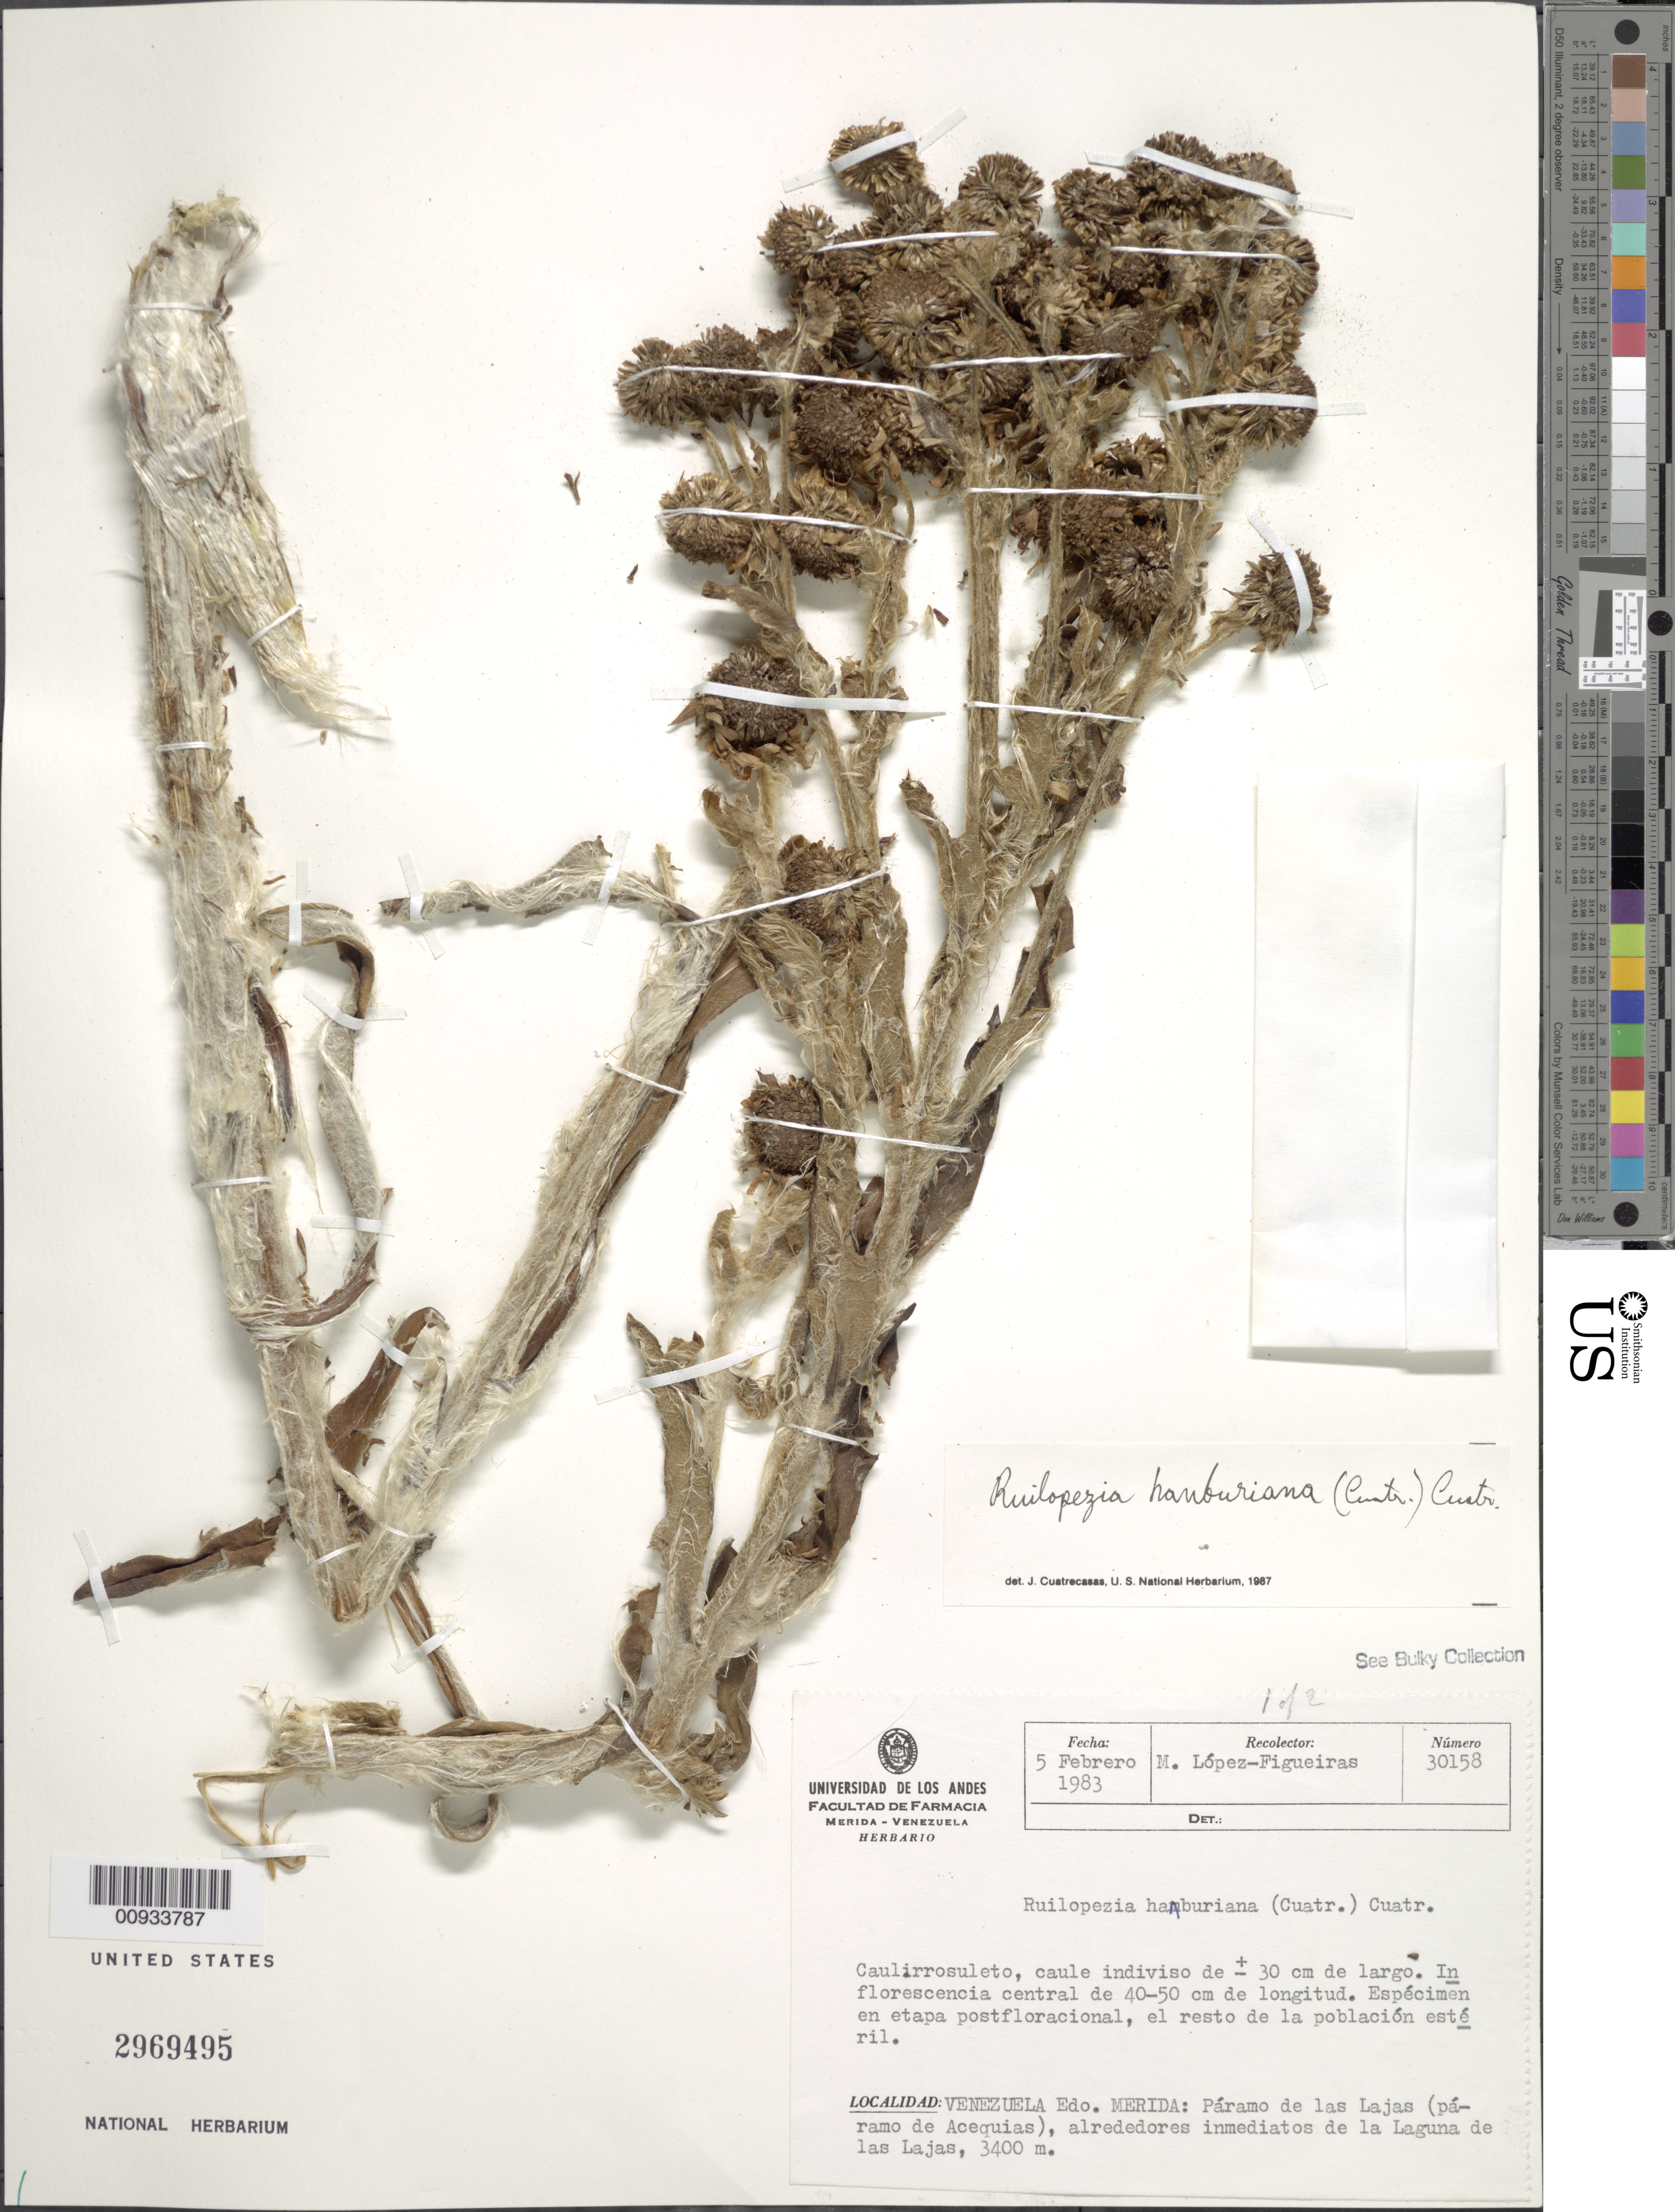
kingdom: Plantae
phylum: Tracheophyta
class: Magnoliopsida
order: Asterales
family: Asteraceae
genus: Ruilopezia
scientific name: Ruilopezia hanburiana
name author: (Cuatrec.) Cuatrec.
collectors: M. López Figueiras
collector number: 30158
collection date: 1983-02-05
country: Venezuela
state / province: Mérida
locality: Páramo de Las Lajas. Páramo de Las Lajas (páramo de Acequias), alrededores inmediatos de la Laguna de Las Lajas.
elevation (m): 3400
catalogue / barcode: US 2969495